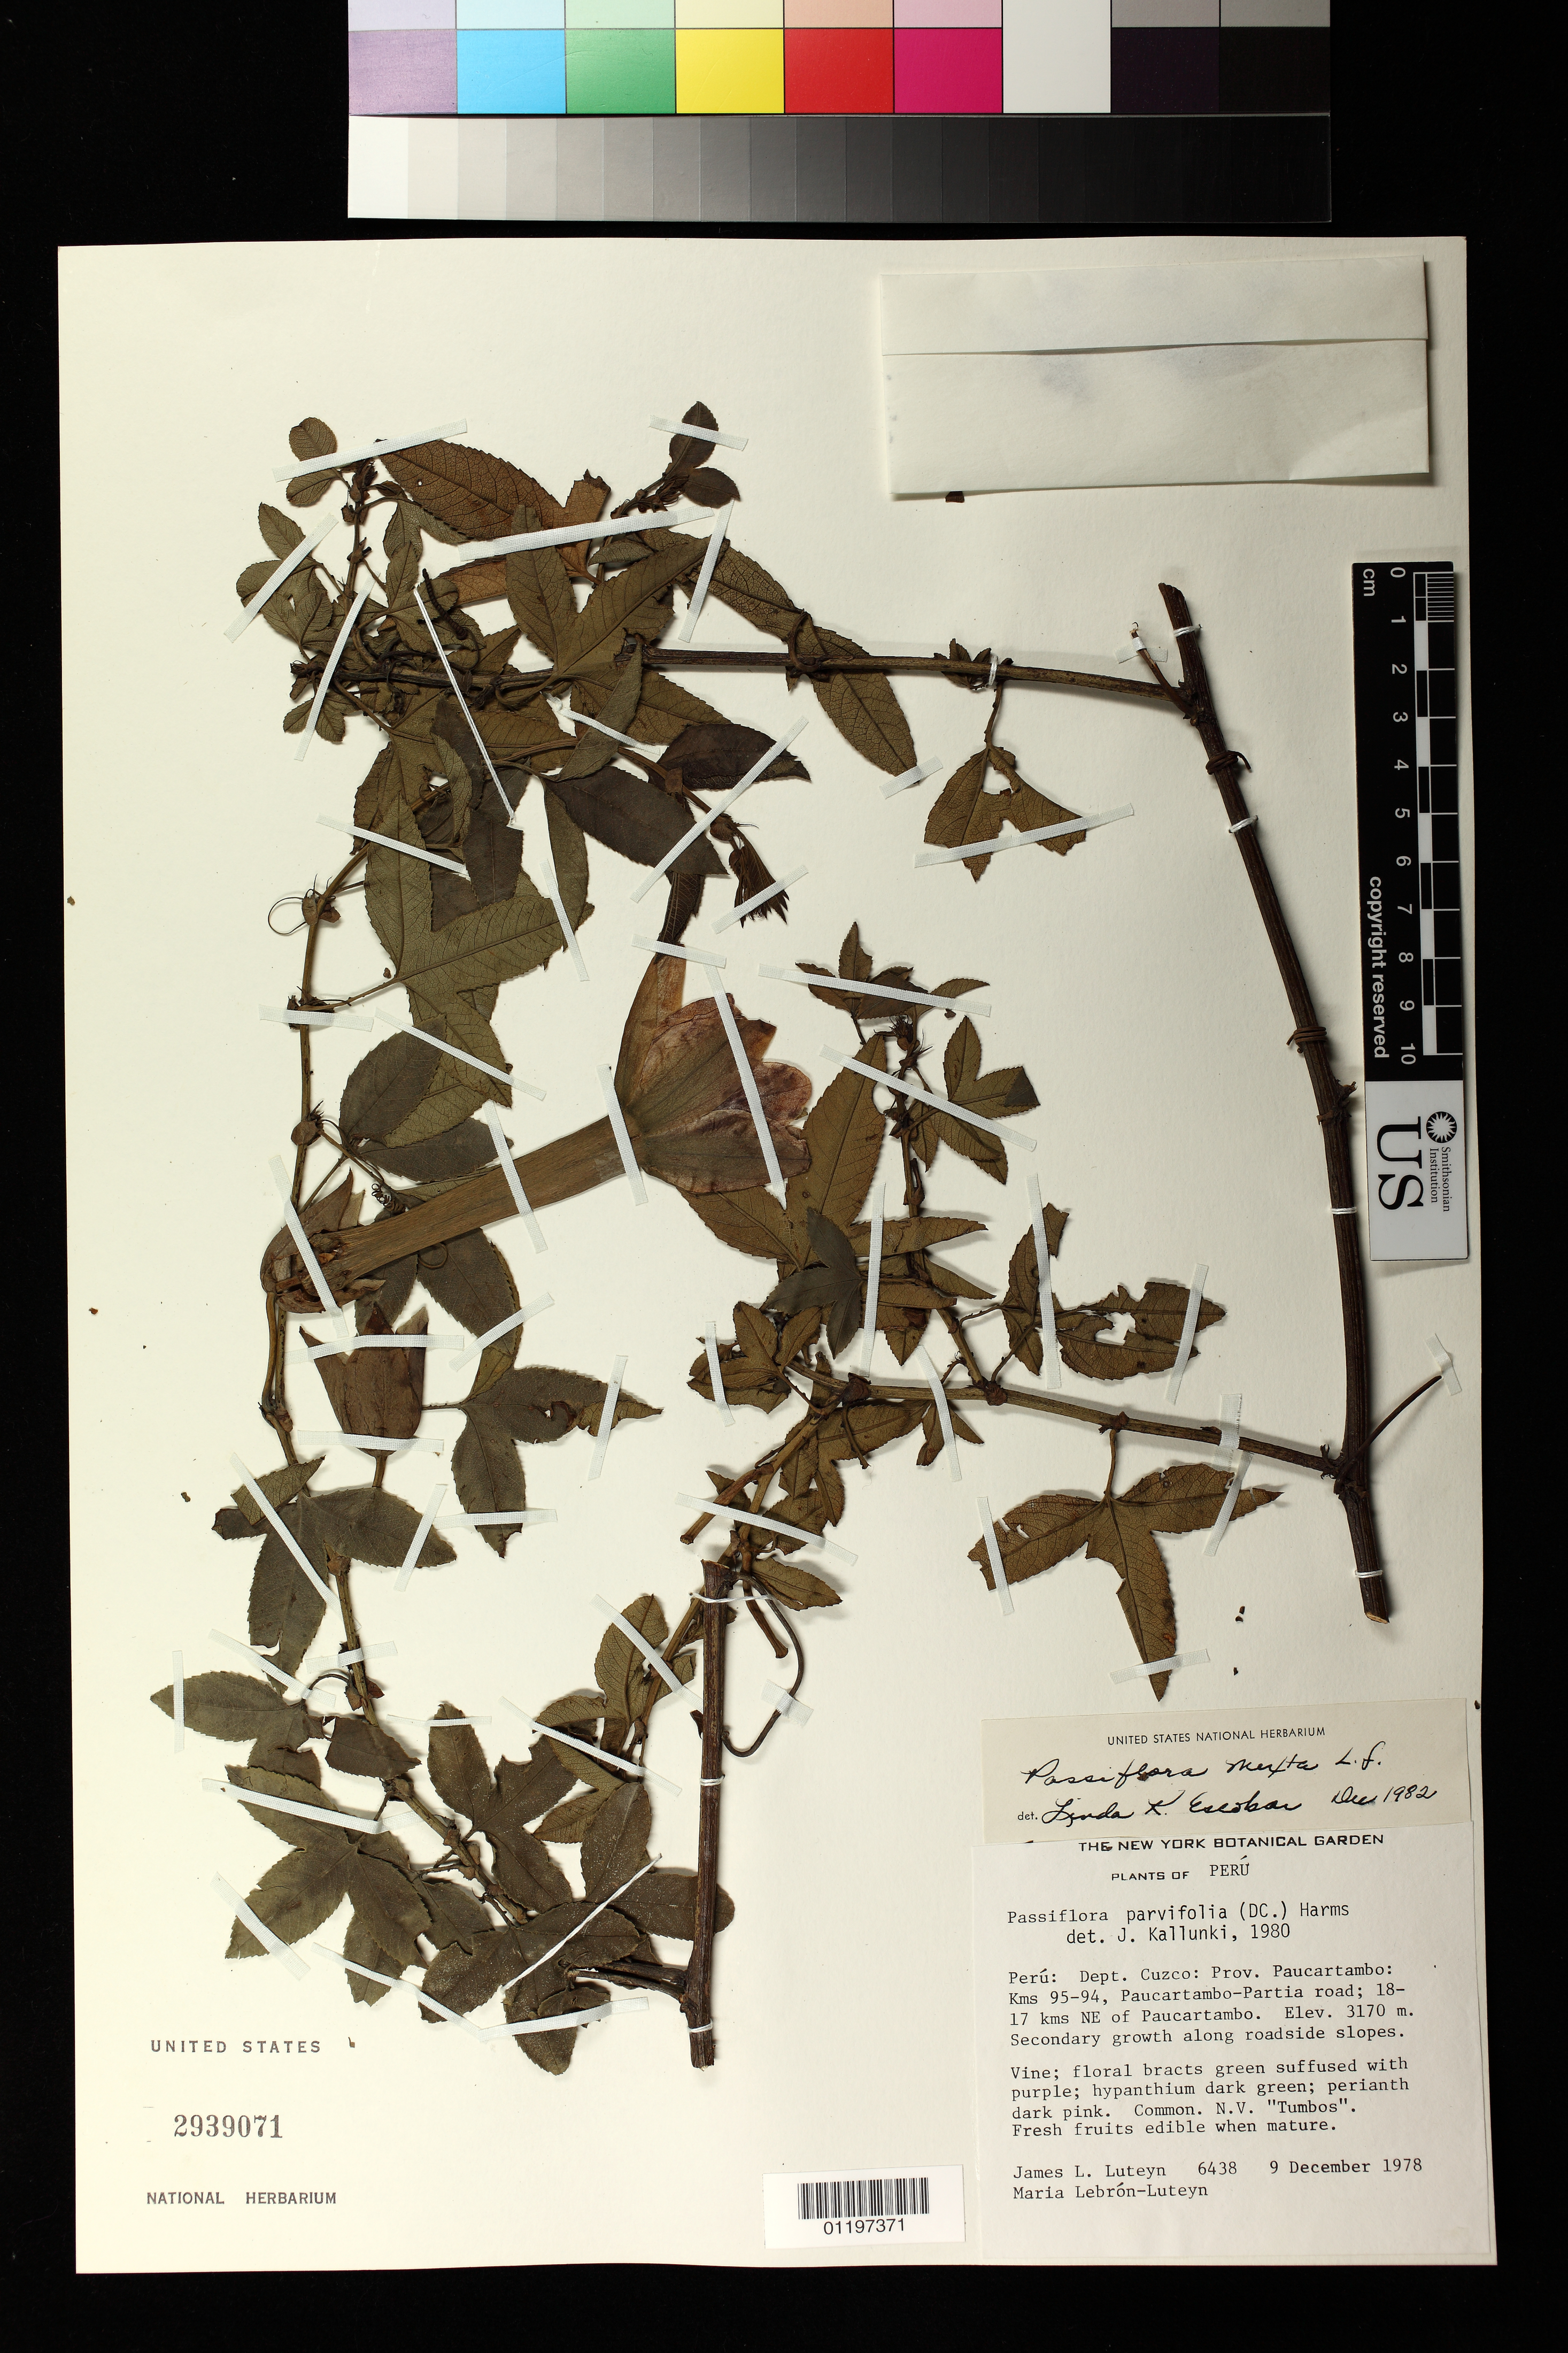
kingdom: Plantae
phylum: Tracheophyta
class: Magnoliopsida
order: Malpighiales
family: Passifloraceae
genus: Passiflora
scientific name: Passiflora mixta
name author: L. f.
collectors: J. L. Luteyn & M. L. Lebrón-Luteyn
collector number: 6438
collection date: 1978-12-09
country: Peru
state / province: Cusco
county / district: Paucartambo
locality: KMs 95-94, Paucartambo-Partia road; 18-17 kms NE of Paucartambo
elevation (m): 3170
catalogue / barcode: US 2939071